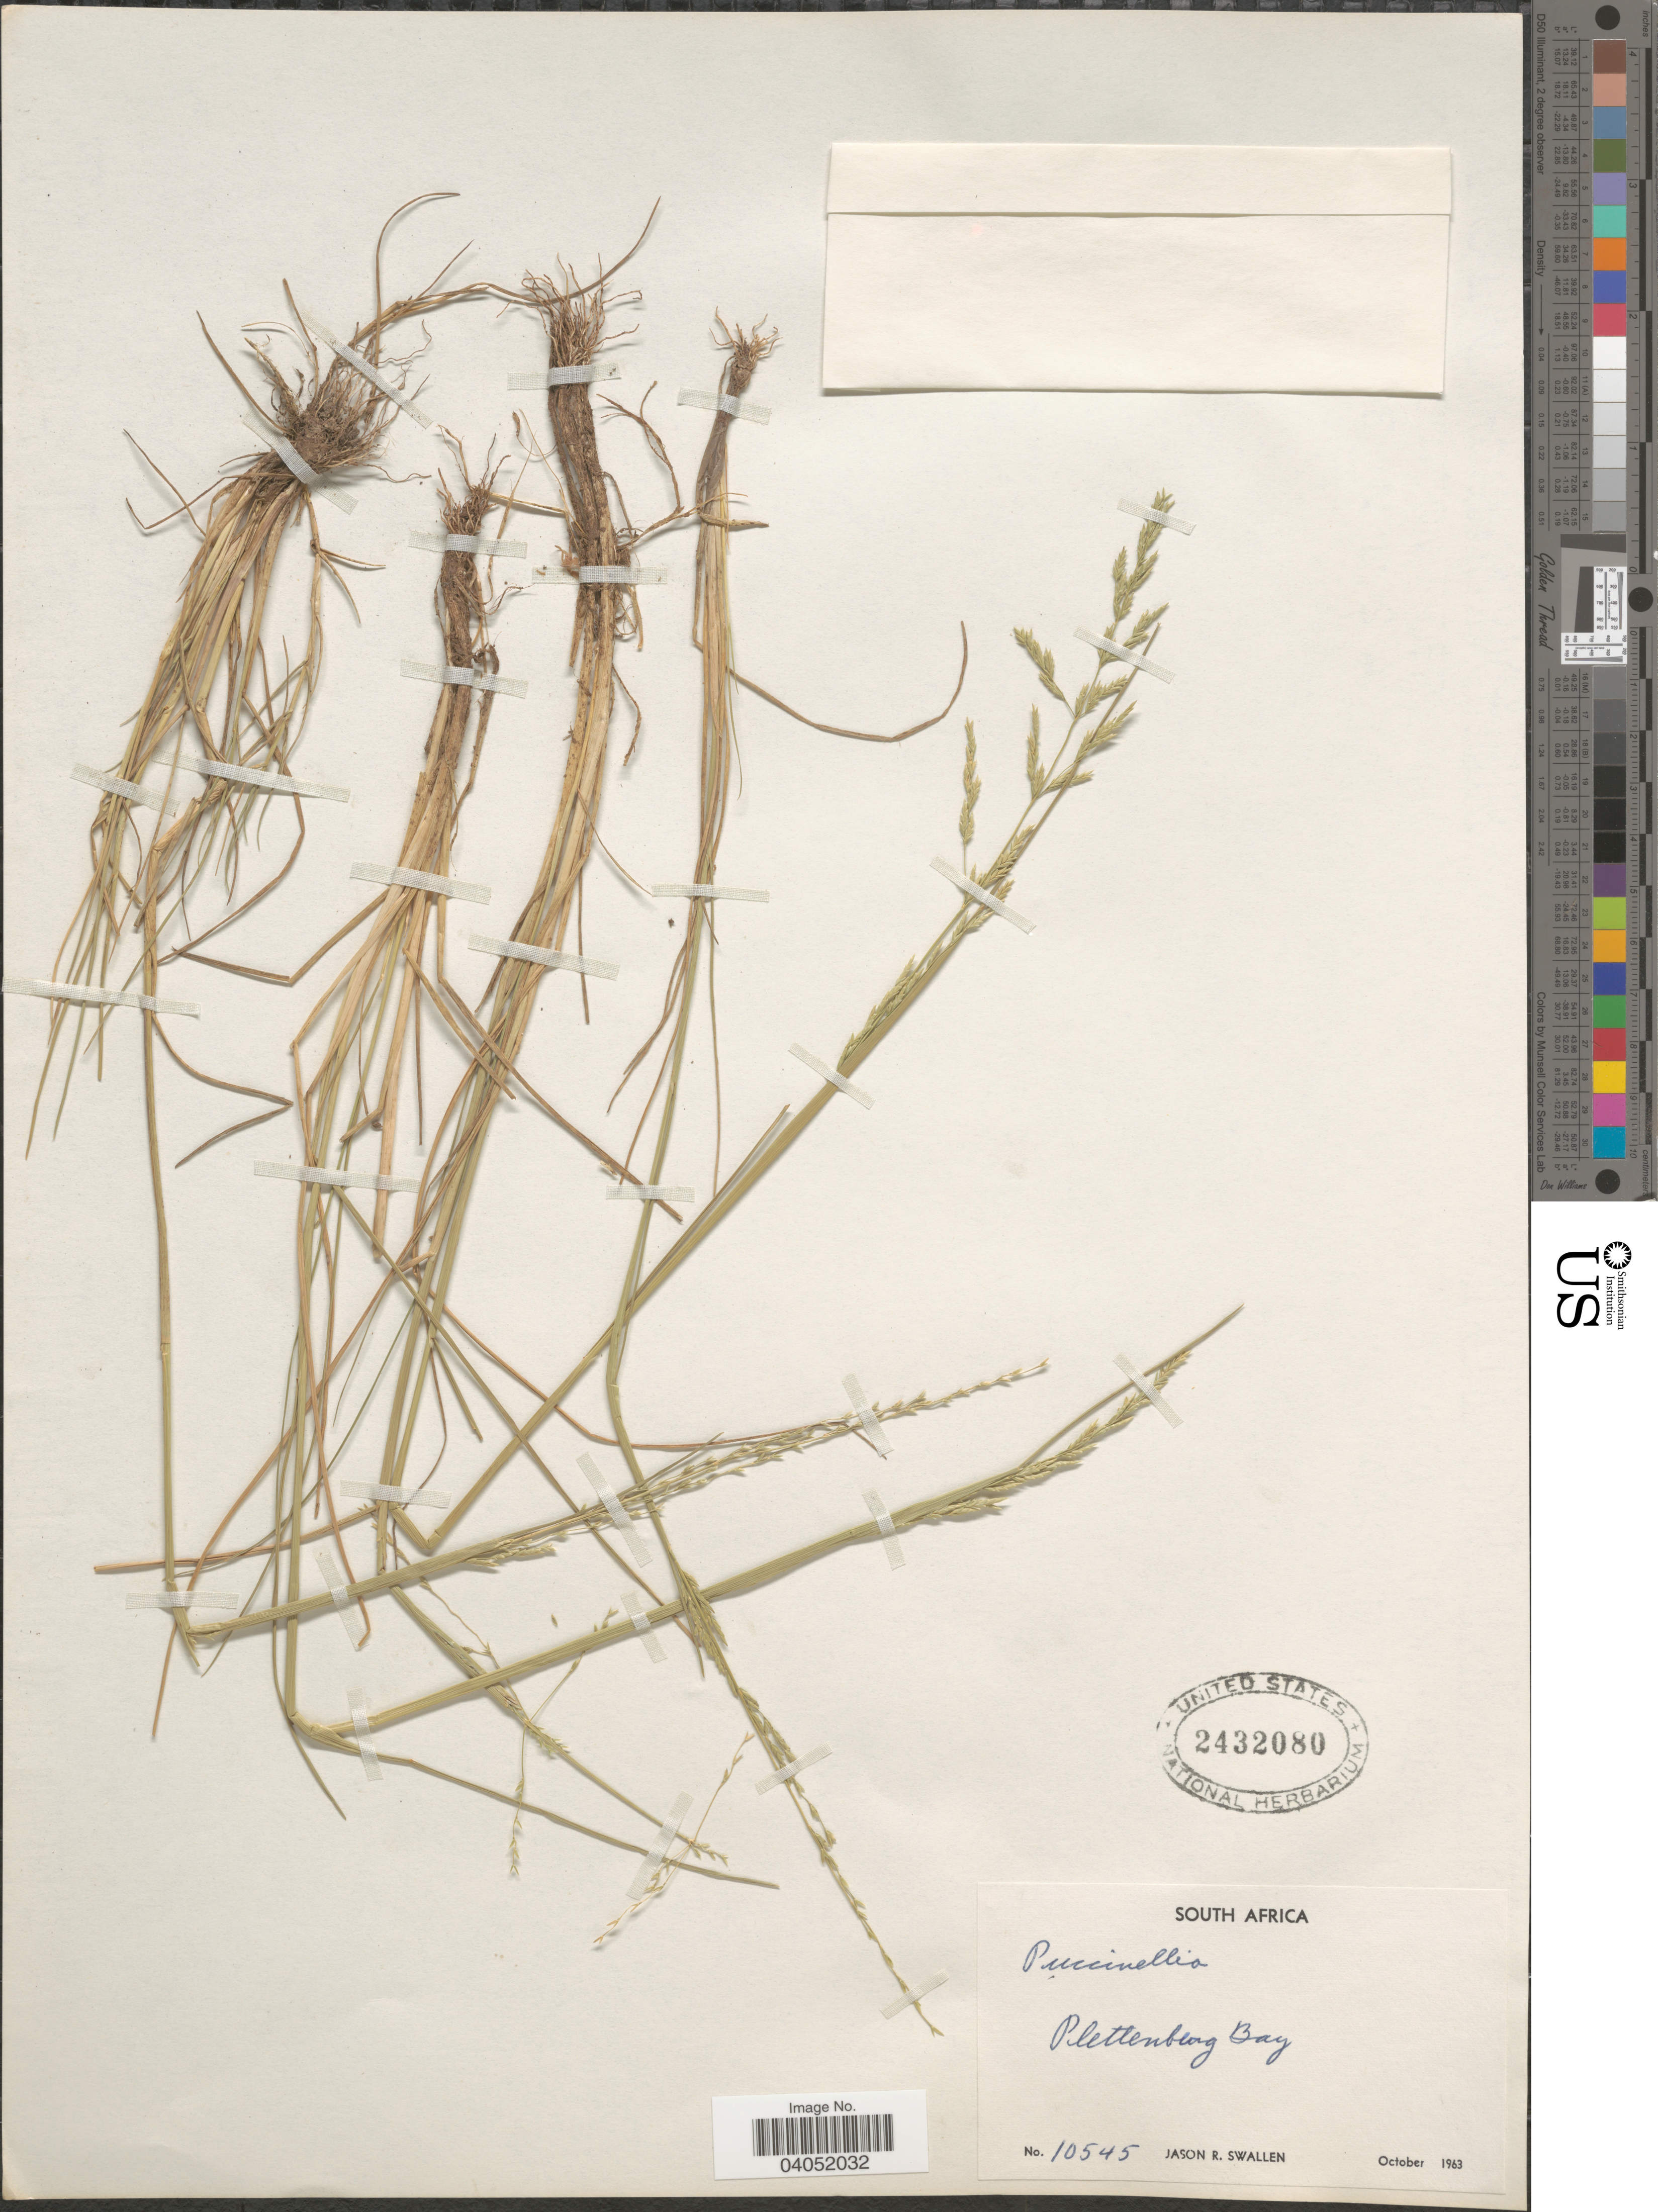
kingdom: Plantae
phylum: Tracheophyta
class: Liliopsida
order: Poales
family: Poaceae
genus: Puccinellia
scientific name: Puccinellia sp.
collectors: J. R. Swallen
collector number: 10545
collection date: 1963-10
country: South Africa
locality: Plettenberg Bay.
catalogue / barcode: US 2432080